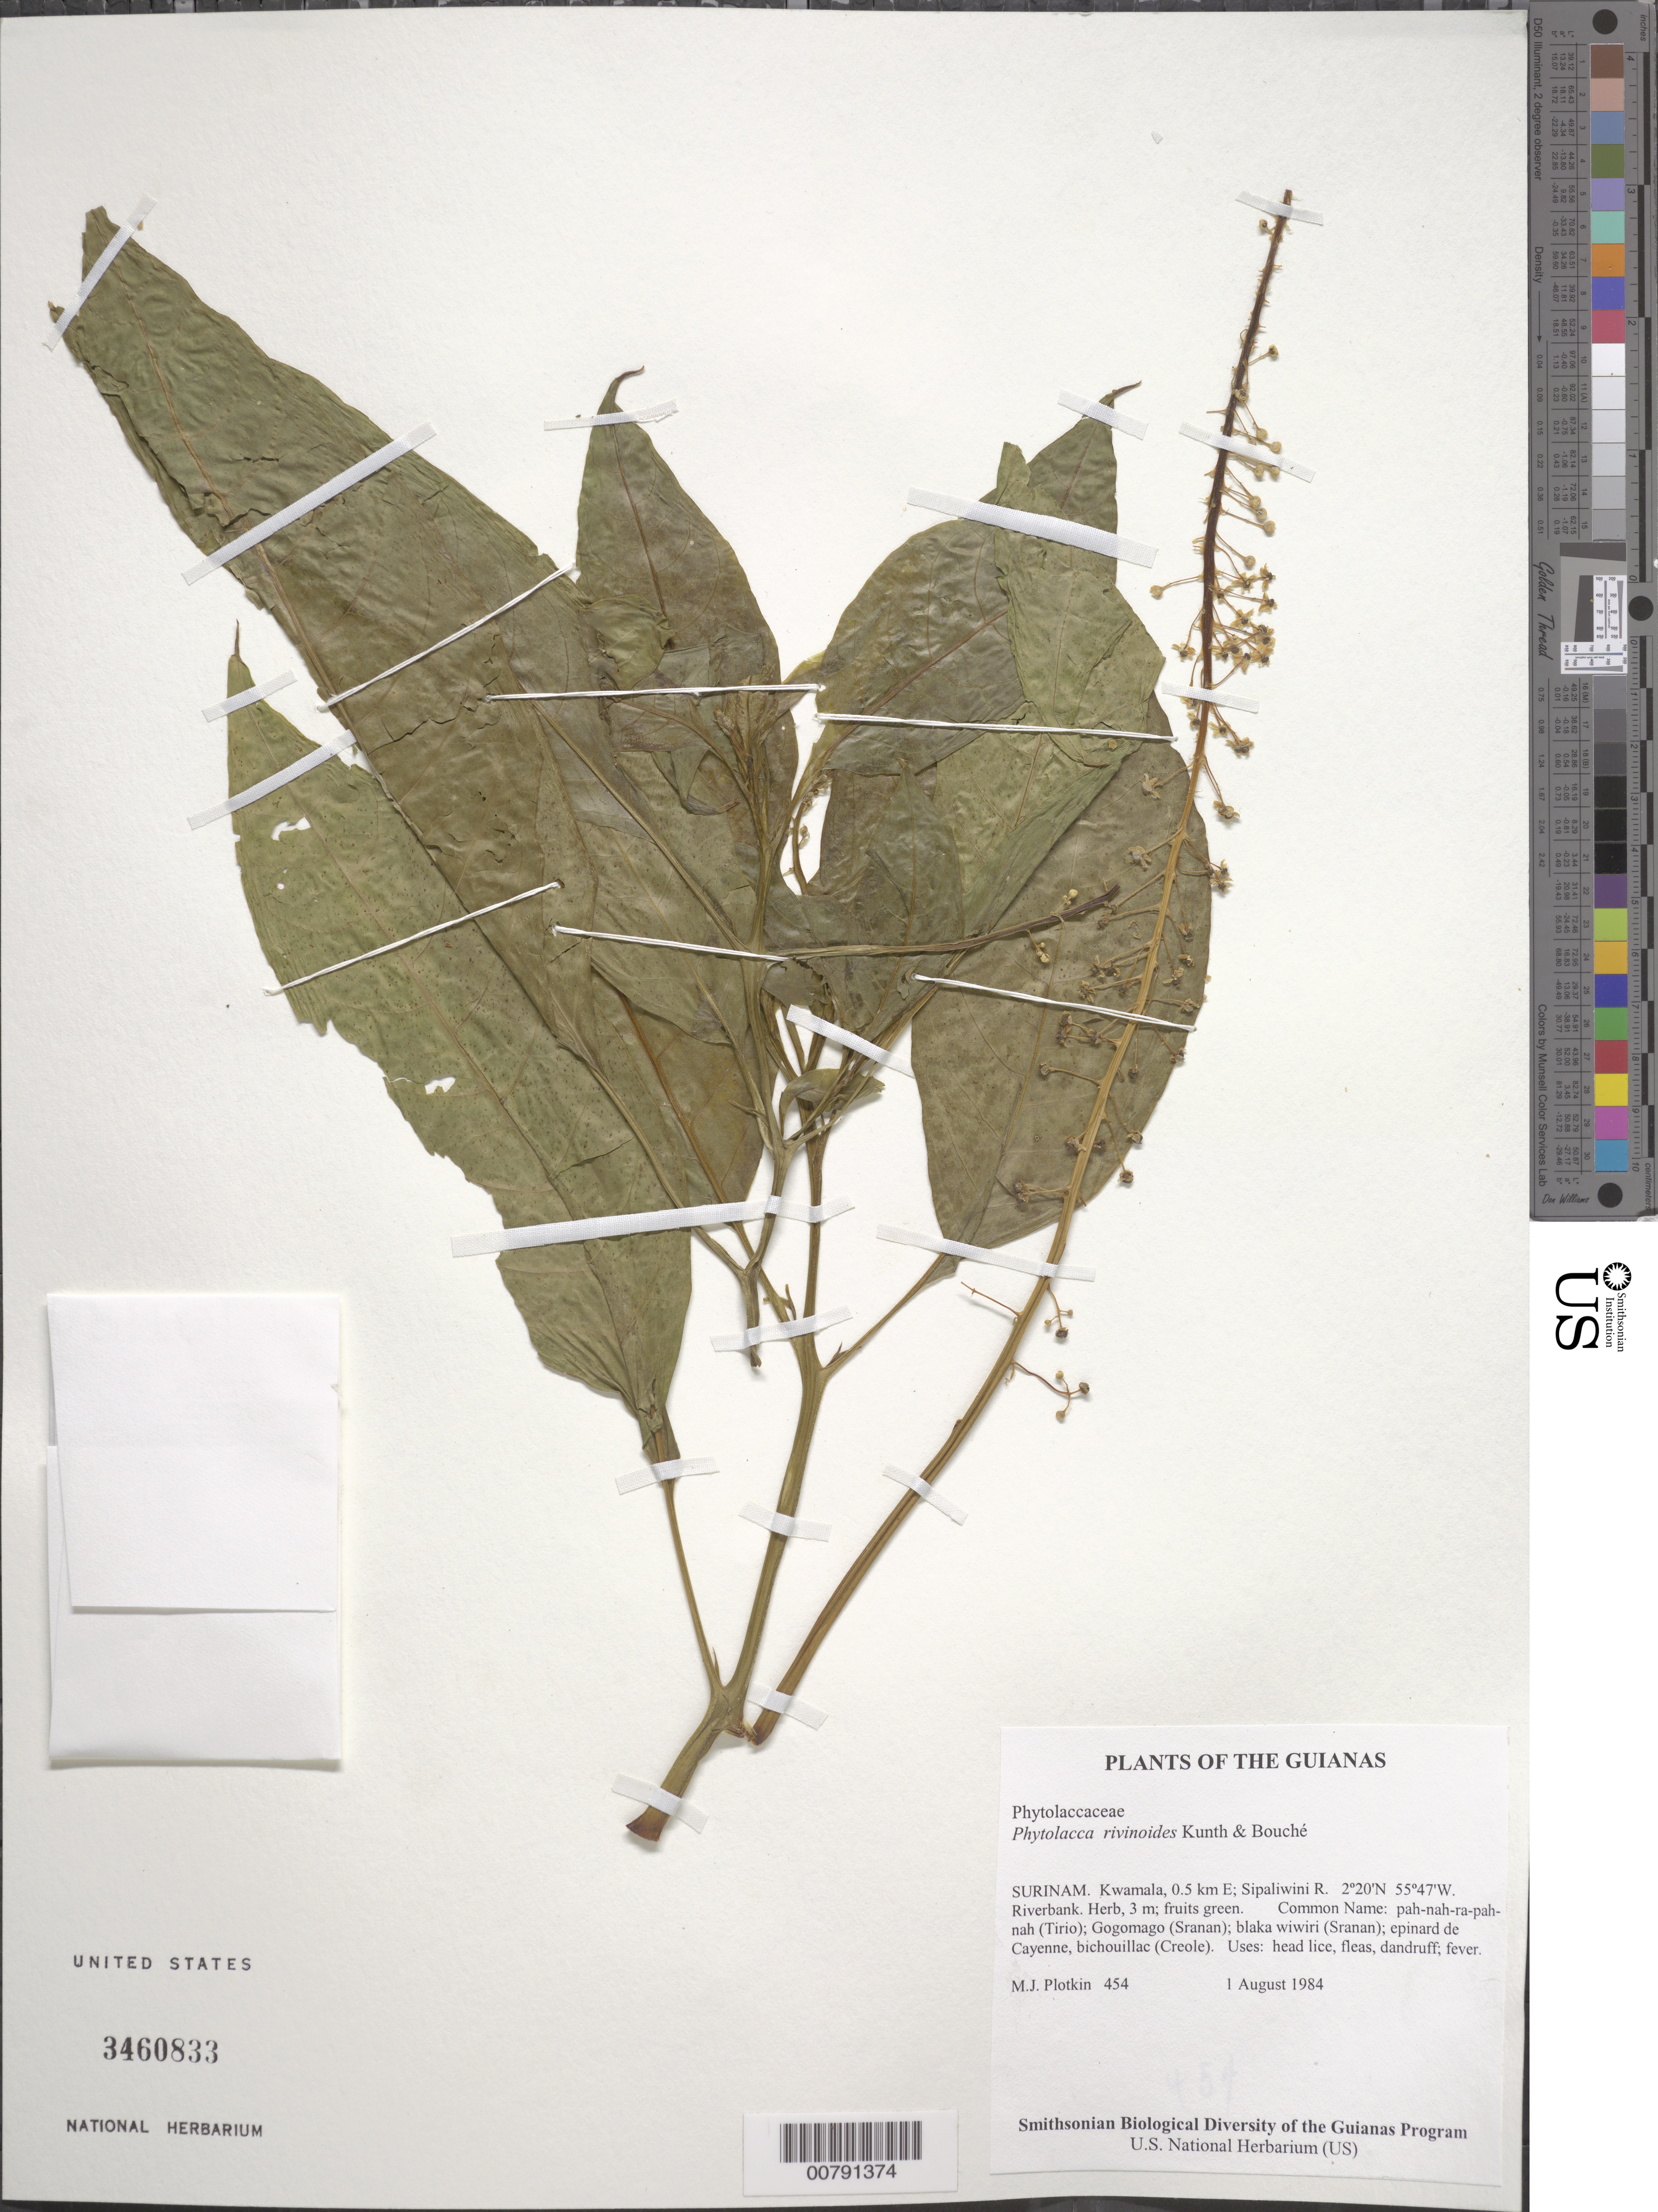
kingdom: Plantae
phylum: Tracheophyta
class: Magnoliopsida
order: Caryophyllales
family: Phytolaccaceae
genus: Phytolacca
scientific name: Phytolacca rivinoides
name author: Kunth & C.D. Bouché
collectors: M. Plotkin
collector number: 454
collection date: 1984-08-01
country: Suriname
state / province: Sipaliwini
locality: Surinam. Kwamala, 0.5 km E; Sipaliwini R. Riverbank.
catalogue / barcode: US 3460833